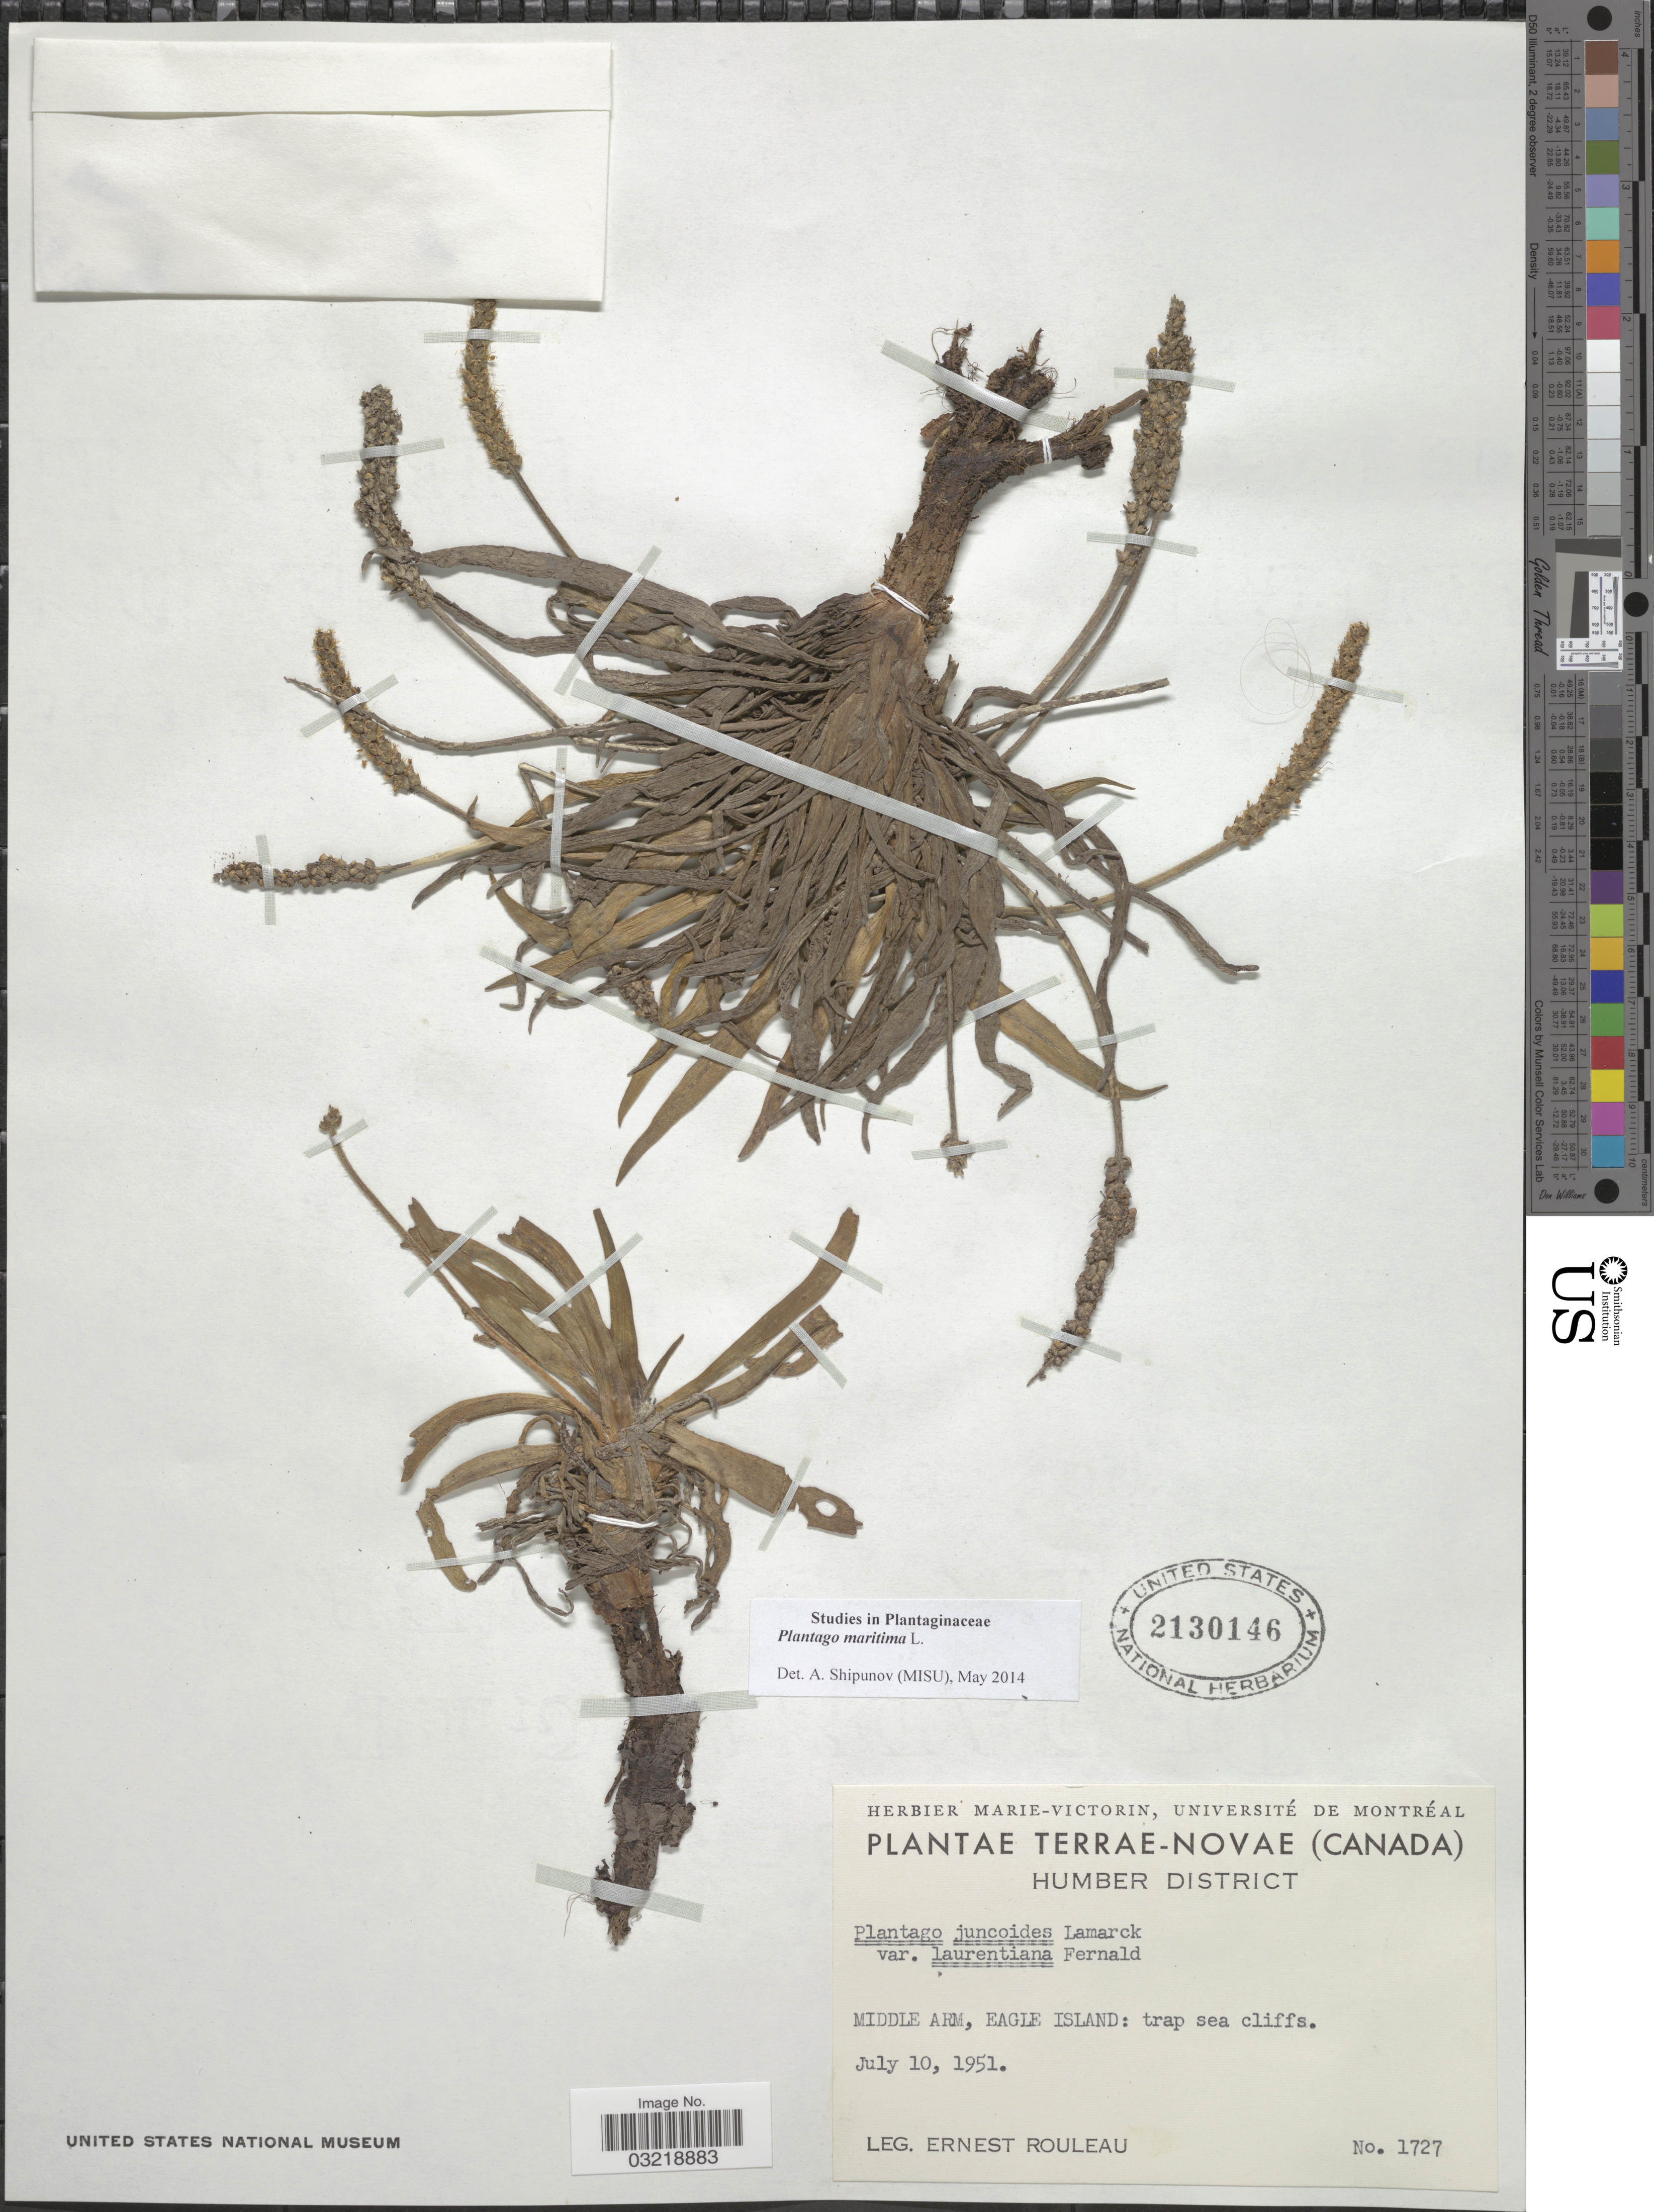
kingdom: Plantae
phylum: Tracheophyta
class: Magnoliopsida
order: Lamiales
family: Plantaginaceae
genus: Plantago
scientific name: Plantago maritima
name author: L.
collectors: J. Rouleau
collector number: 1727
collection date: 1951-07-10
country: Canada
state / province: Newfoundland and Labrador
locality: Terrae-Novae. Humber District. Middle Arm, Eagle Island: trap sea cliffs.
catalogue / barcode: US 2130146